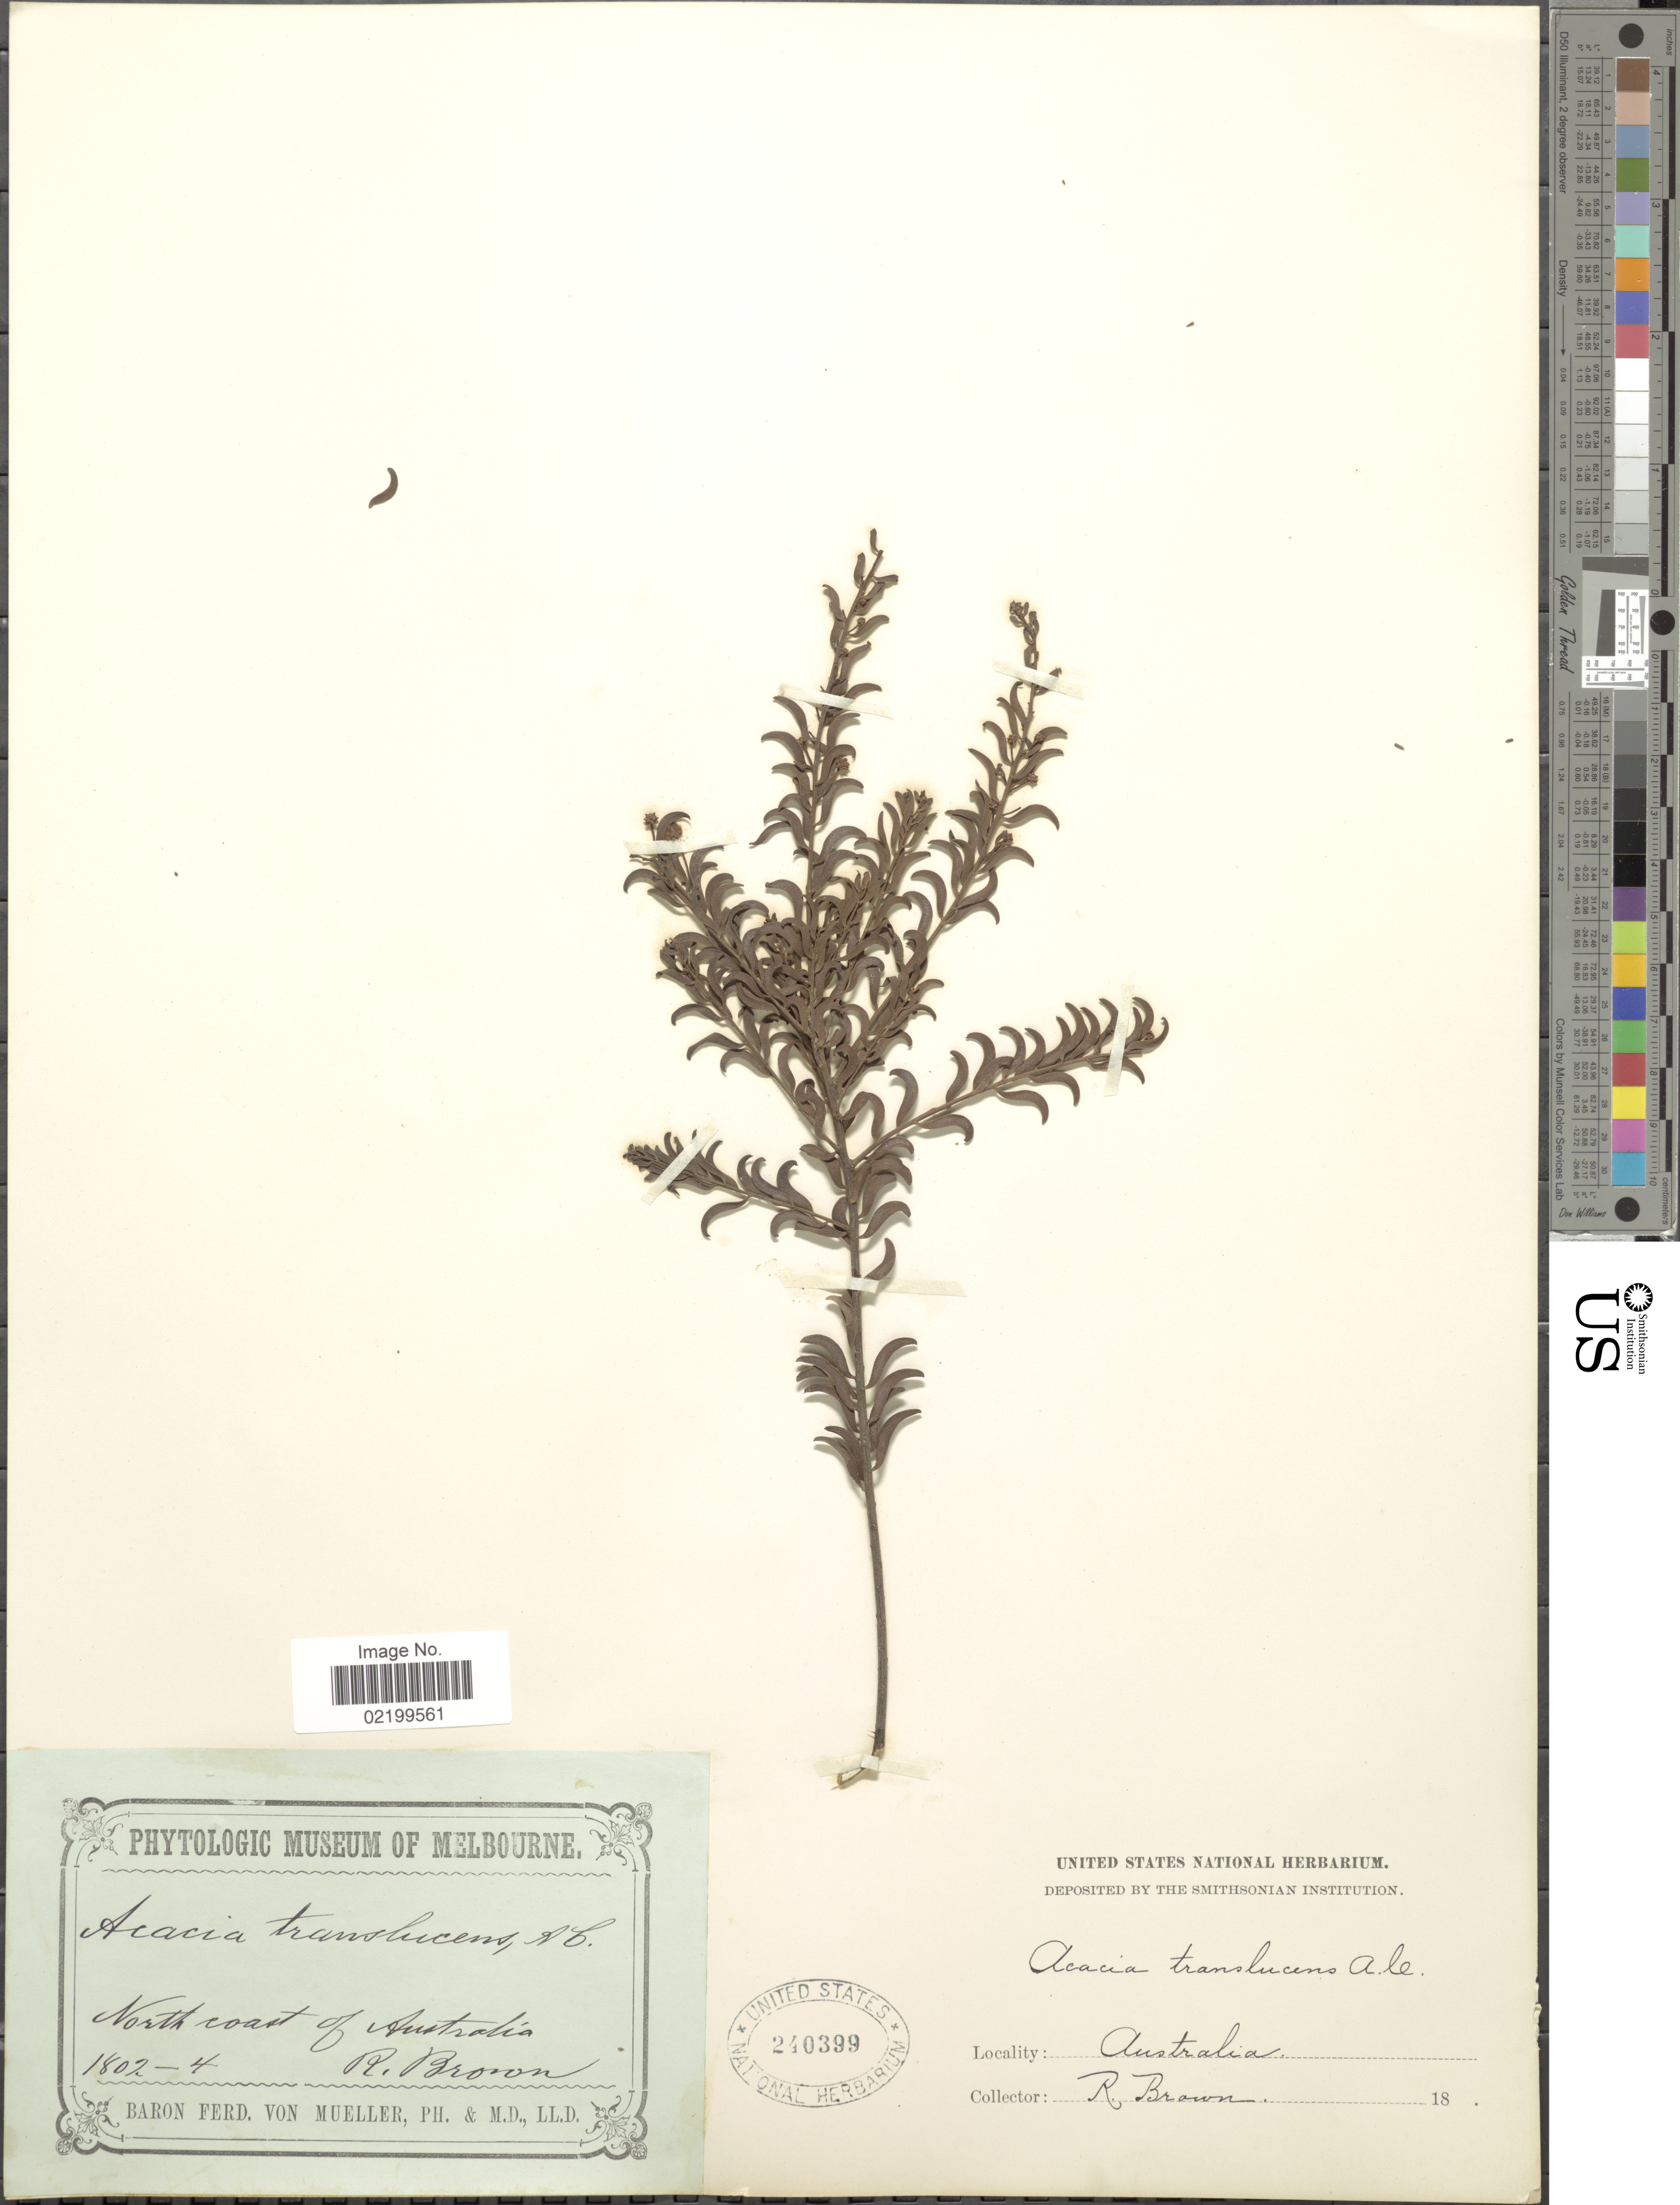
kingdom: Plantae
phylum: Tracheophyta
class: Magnoliopsida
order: Fabales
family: Fabaceae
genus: Acacia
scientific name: Acacia translucens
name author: Hook.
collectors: R. Brown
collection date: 1802-04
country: Australia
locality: North Coast of Australia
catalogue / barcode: US 240399